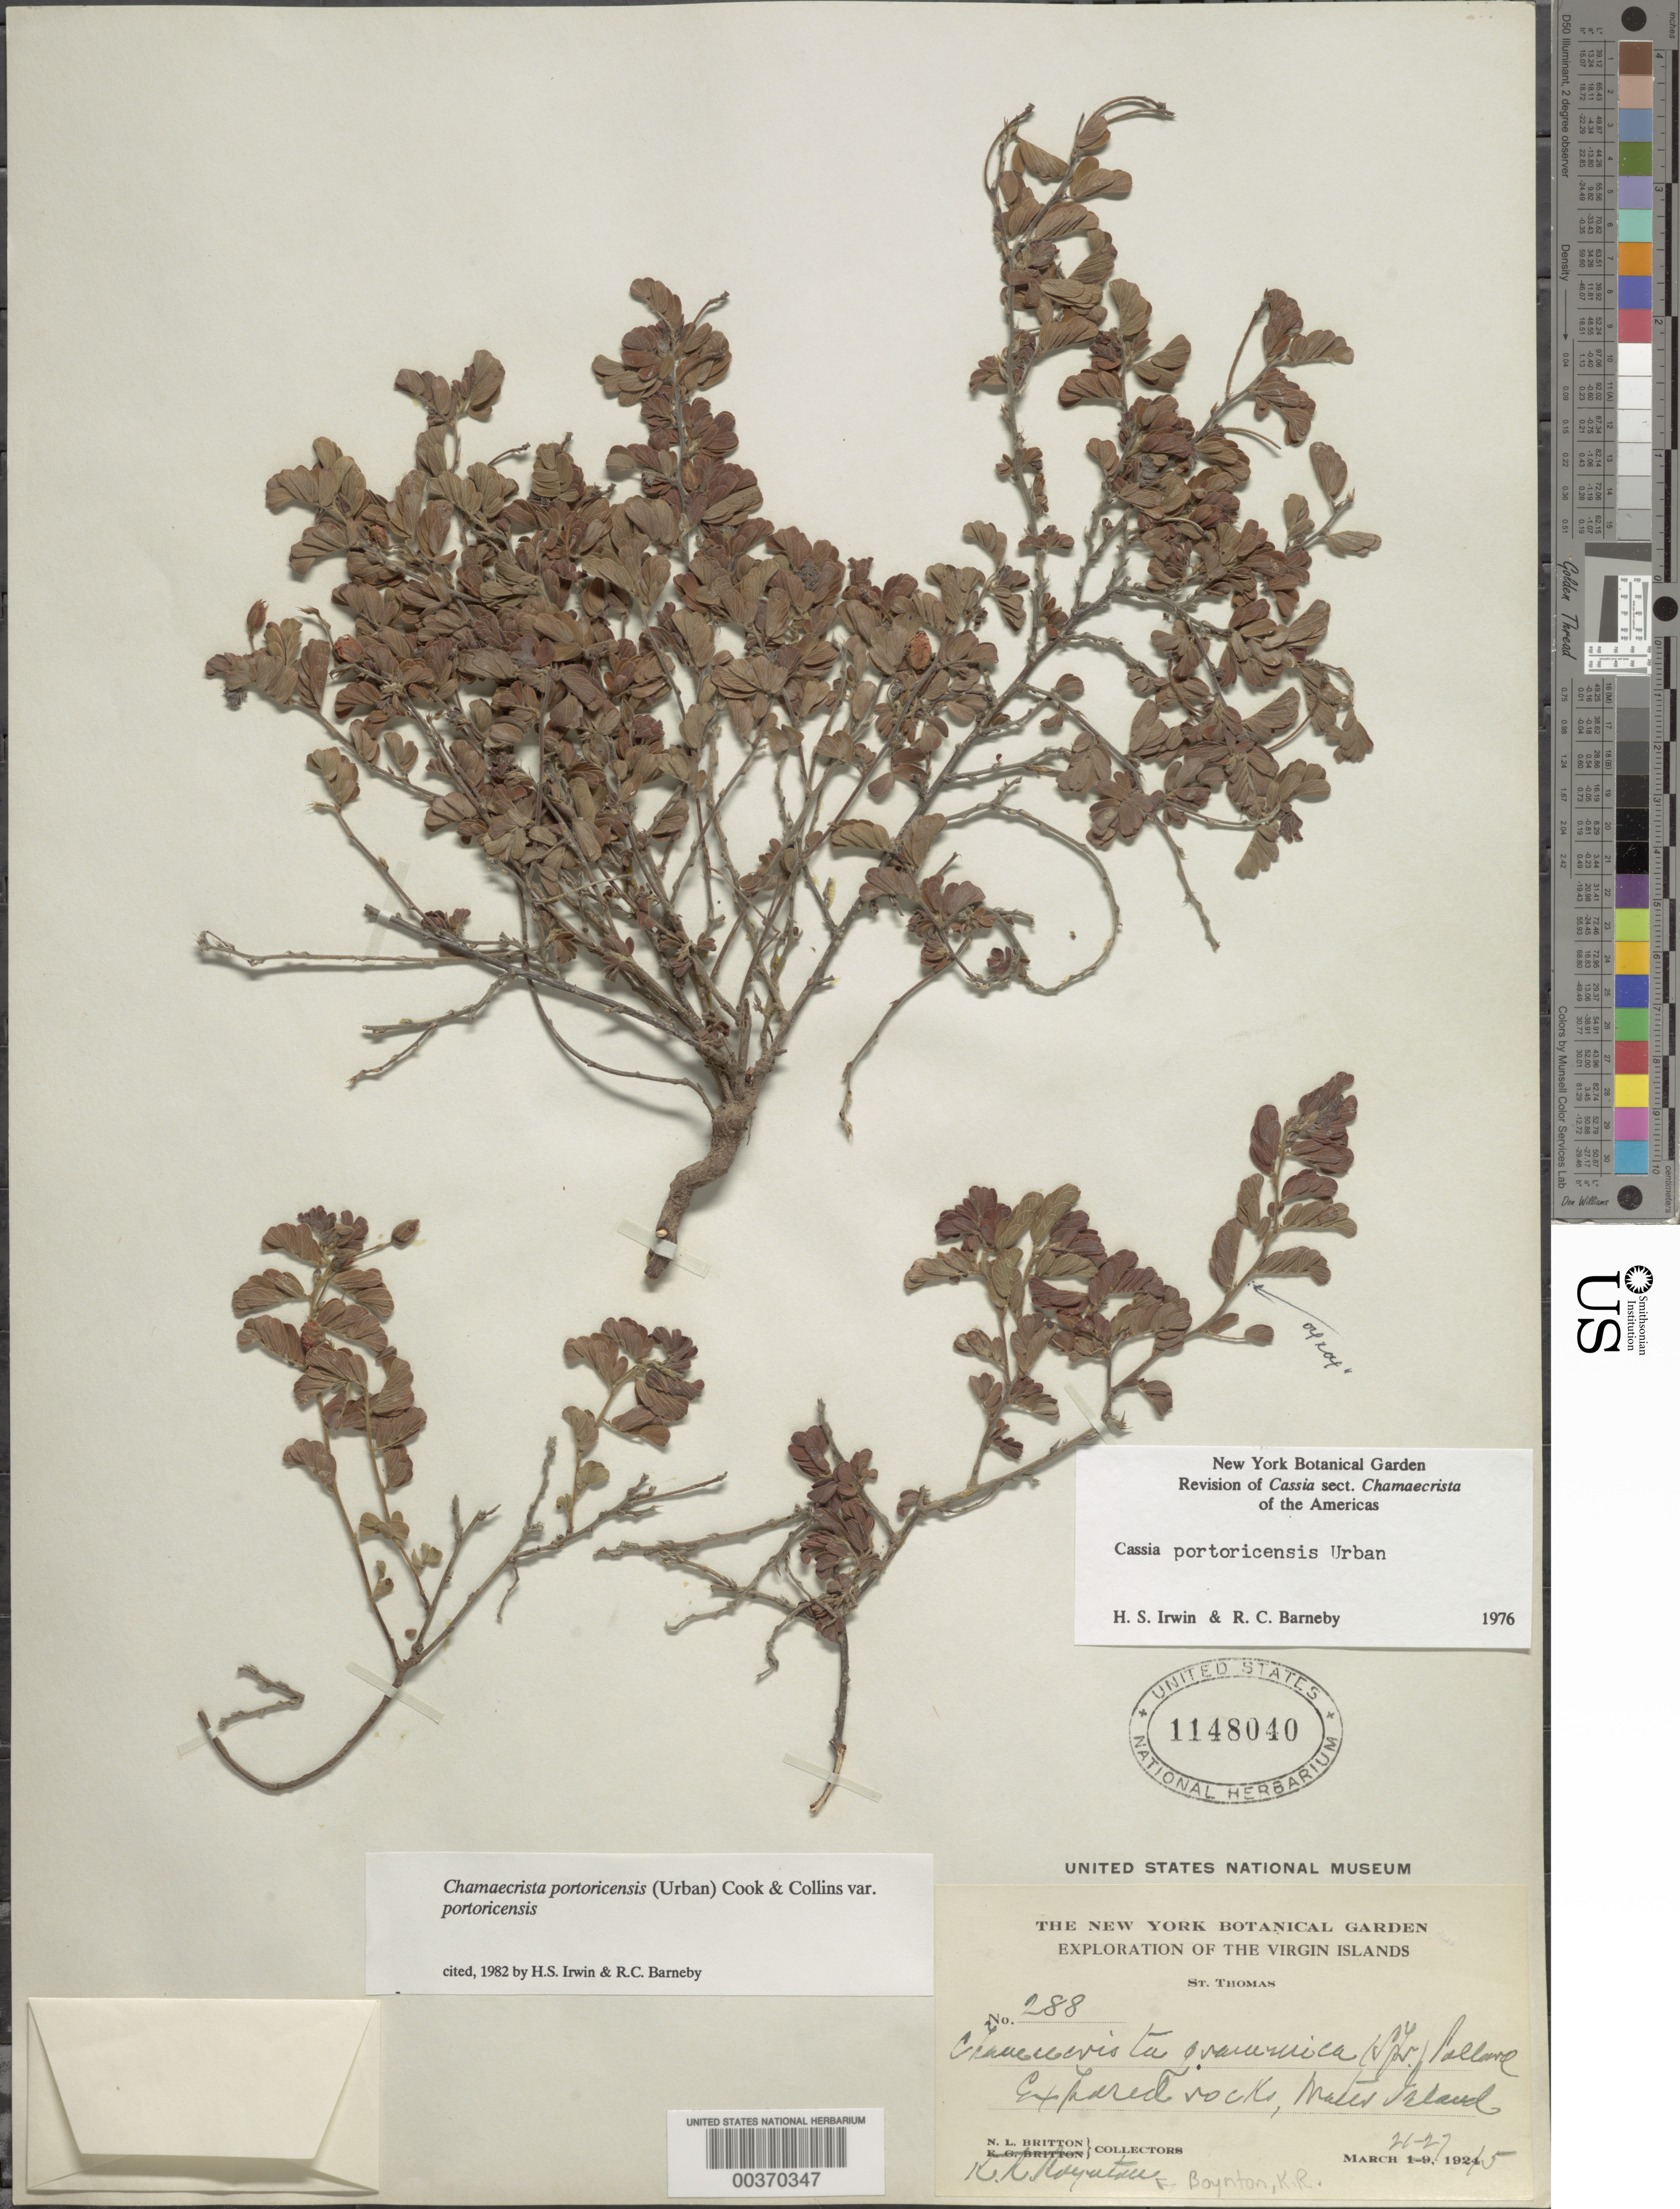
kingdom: Plantae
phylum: Tracheophyta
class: Magnoliopsida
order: Fabales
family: Fabaceae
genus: Chamaecrista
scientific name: Chamaecrista portoricensis var. portoricensis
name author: (Urb.) O.F. Cook & G. N. Collins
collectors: N. Britton & K. Boynton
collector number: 288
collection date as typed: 26 Mar 1925 to 27 Mar 1925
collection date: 1925-03-26/1925-03-27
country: U.S. Virgin Islands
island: St. Thomas Island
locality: Mater i.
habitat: Exmared rocks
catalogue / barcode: US 1148040